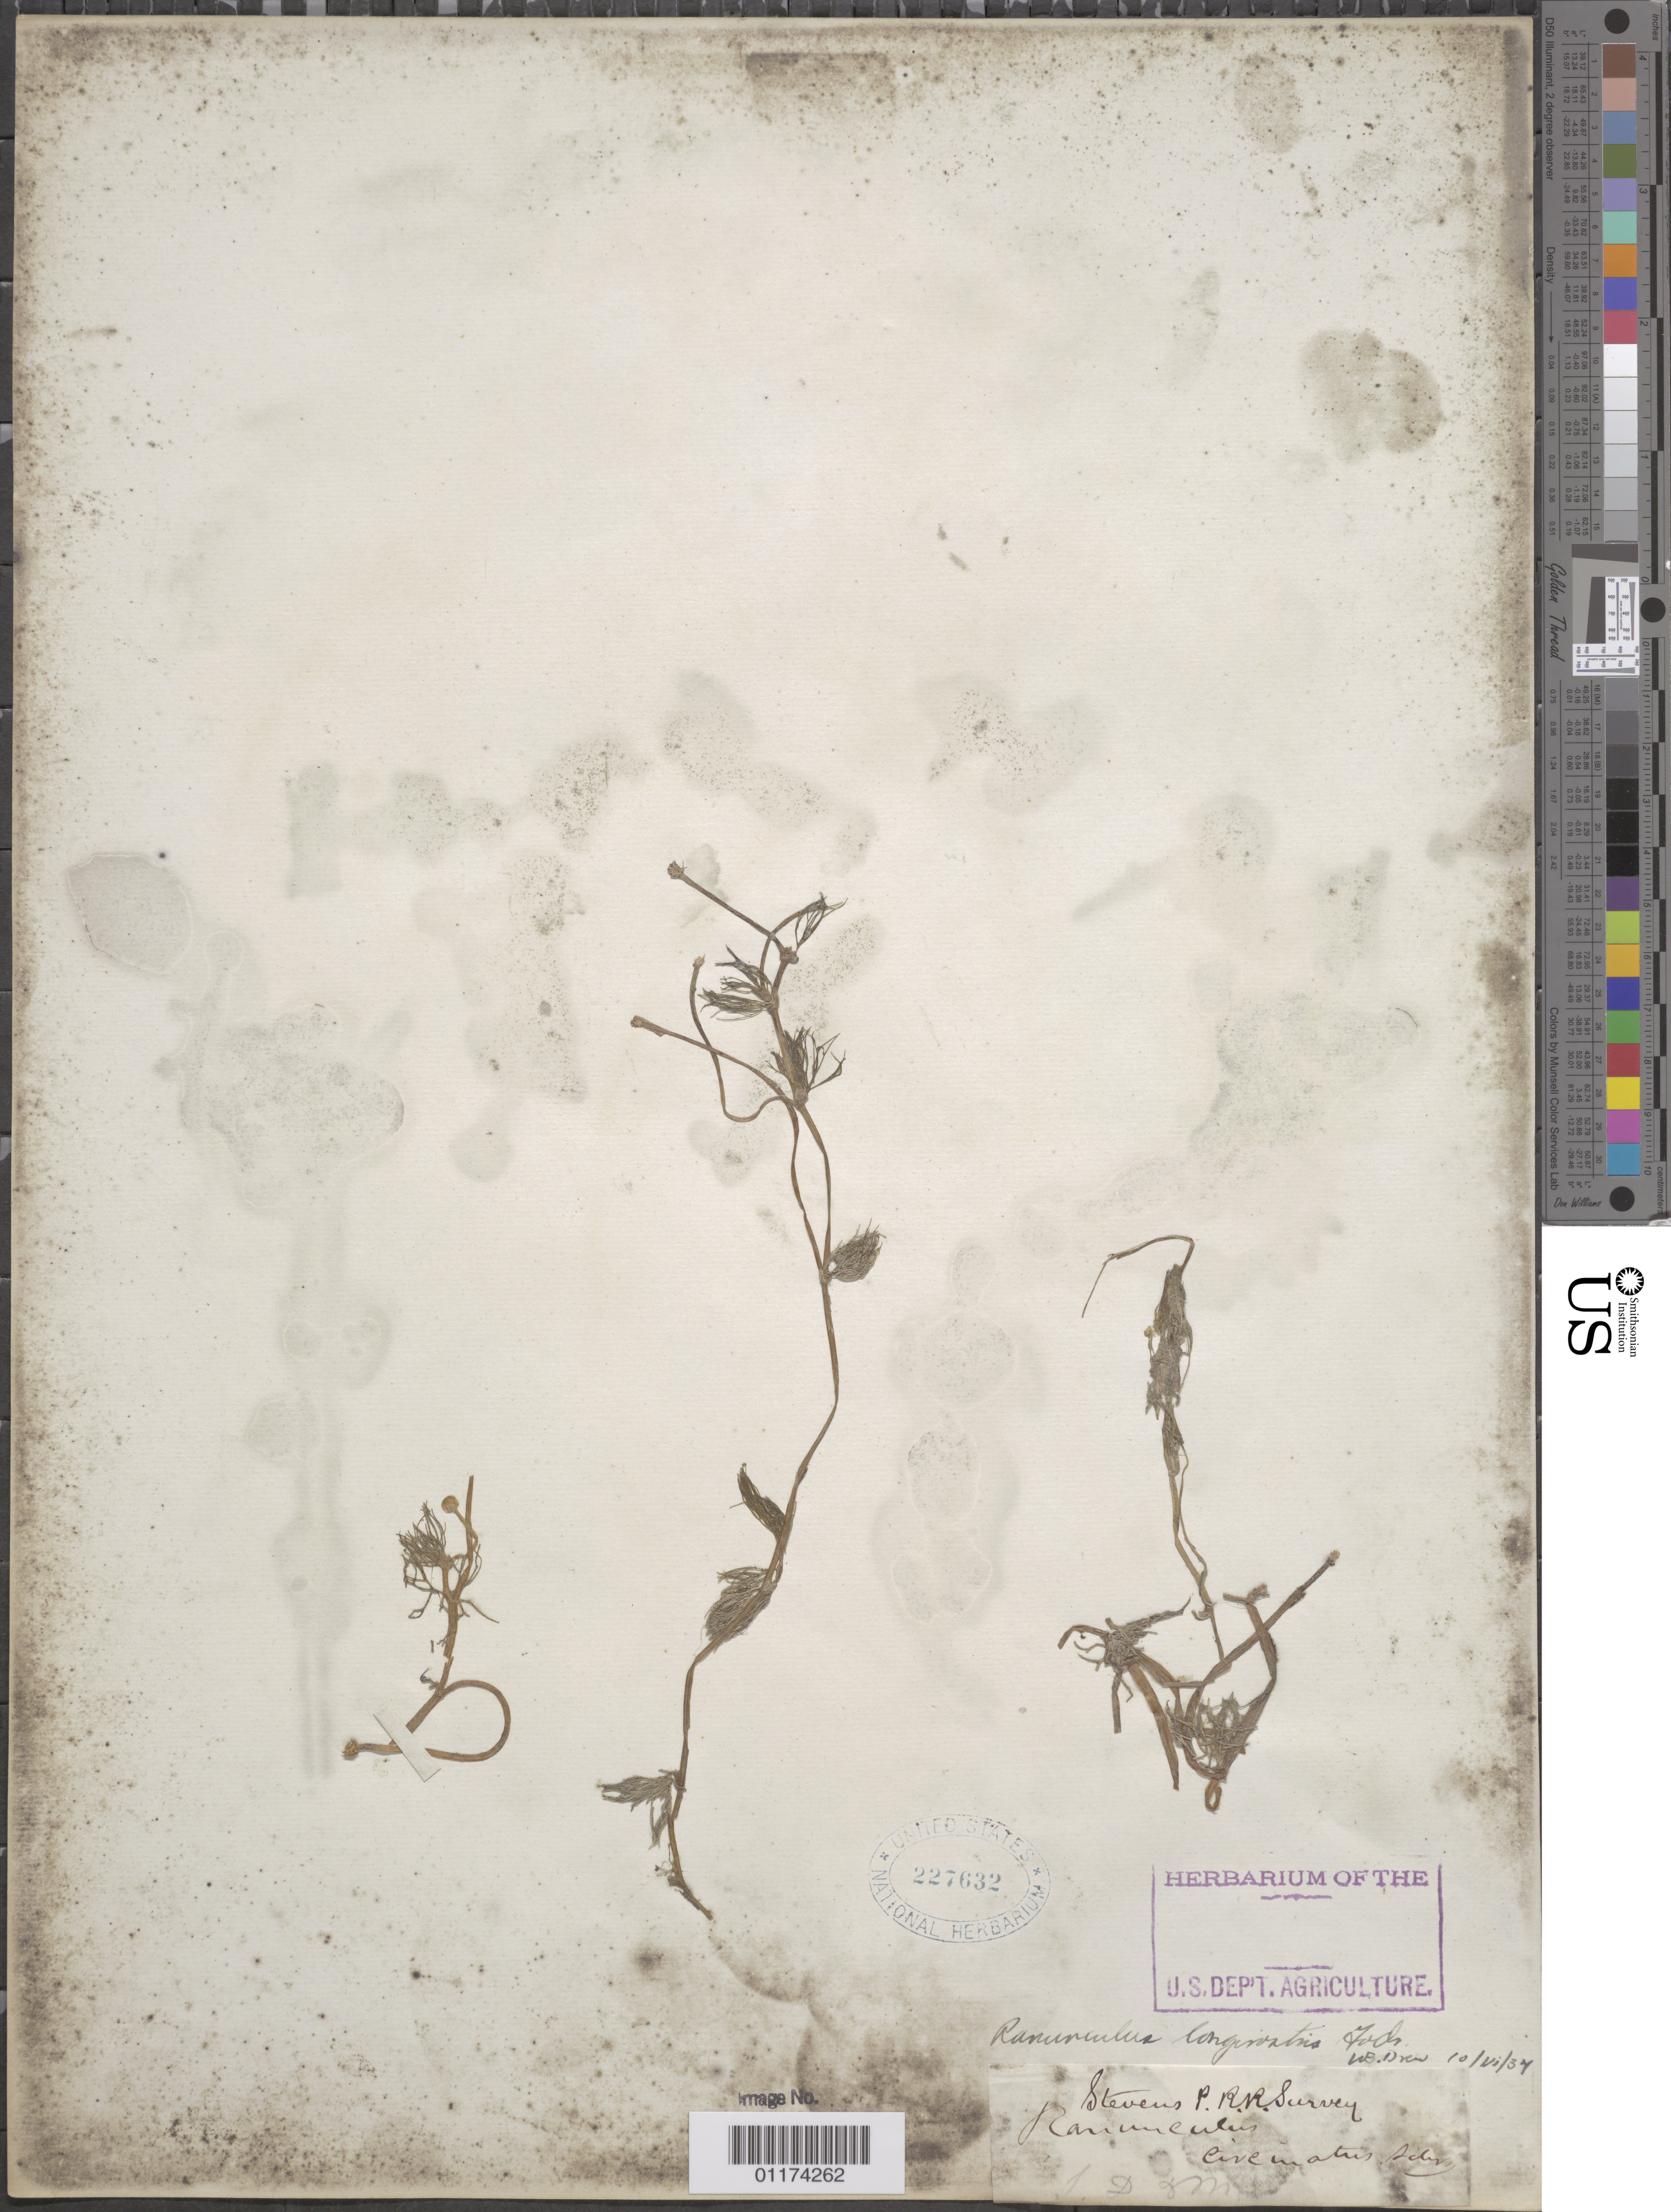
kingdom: Plantae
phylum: Tracheophyta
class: Magnoliopsida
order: Ranunculales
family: Ranunculaceae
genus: Ranunculus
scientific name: Ranunculus longirostris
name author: Godr.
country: Canada / United States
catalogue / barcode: US 227632